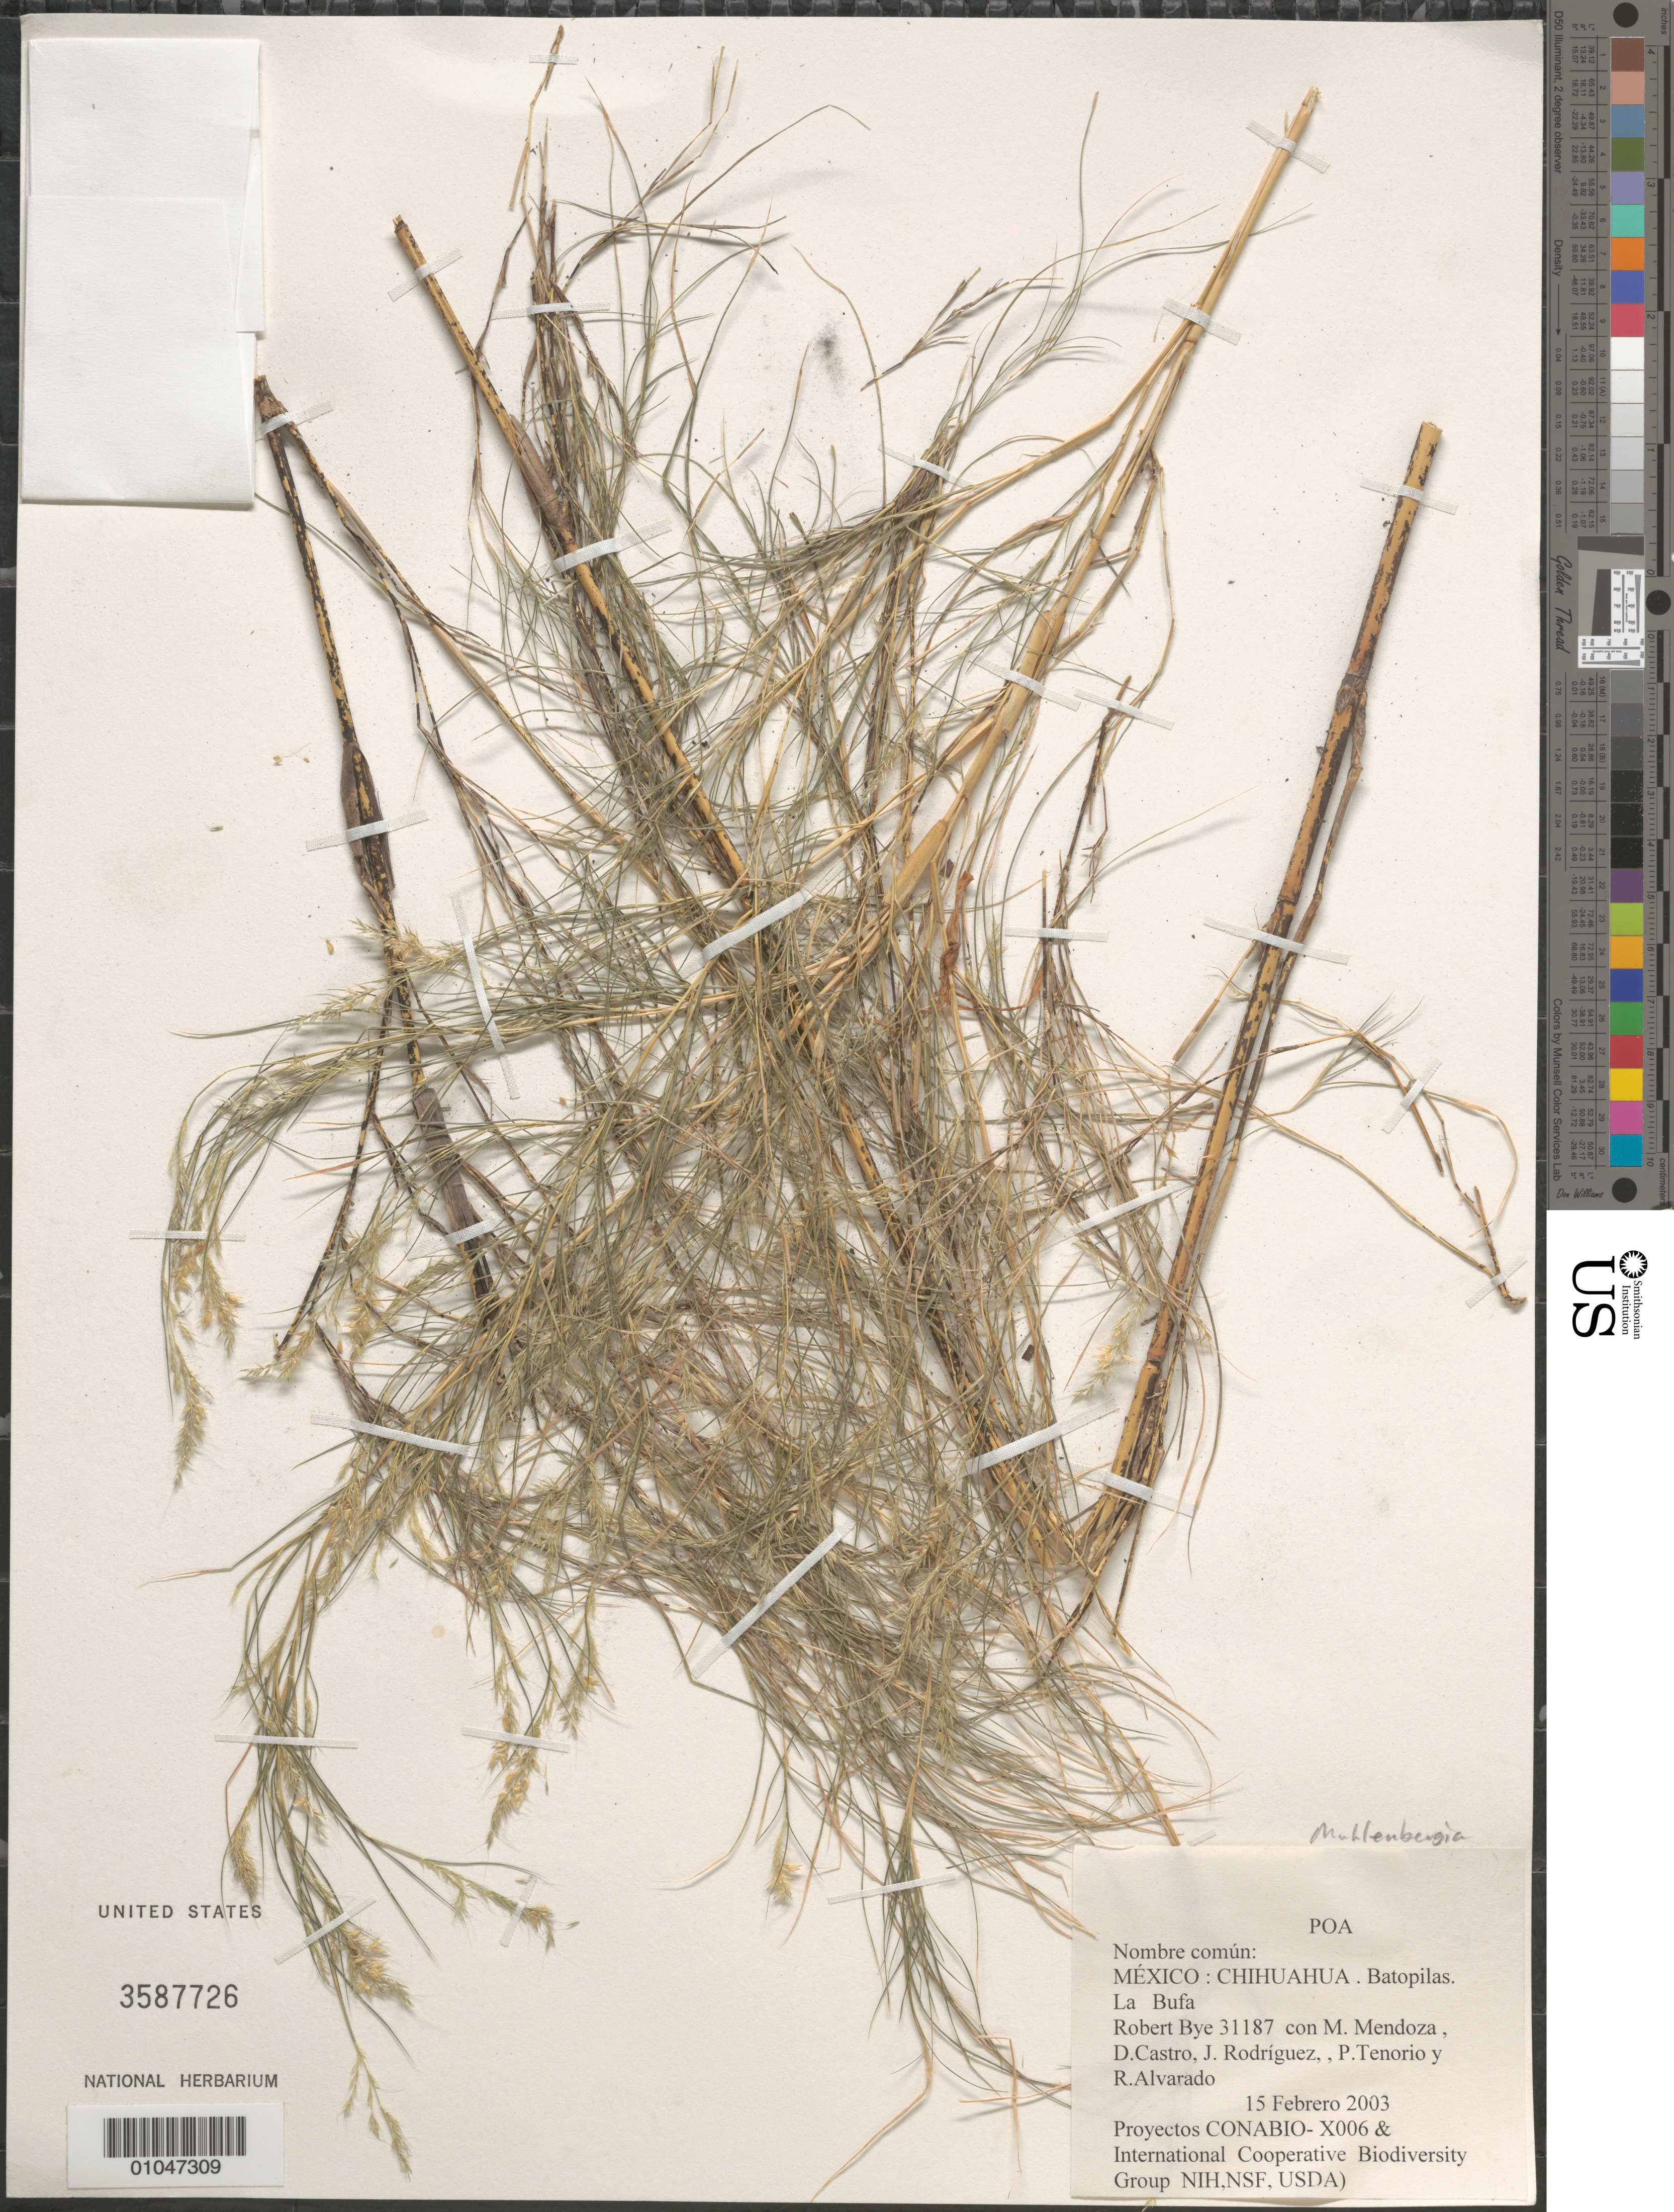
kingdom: Plantae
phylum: Tracheophyta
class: Liliopsida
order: Poales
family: Poaceae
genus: Muhlenbergia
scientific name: Muhlenbergia sp.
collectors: R. A. Bye, M. Mendoza Garcia, D. Castro, J. Rodríguez, P. Tenorio L. & R. Alvarado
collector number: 31187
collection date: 2003-02-15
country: Mexico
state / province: Chihuahua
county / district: Batopilas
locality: La Bufa.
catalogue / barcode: US 3587726